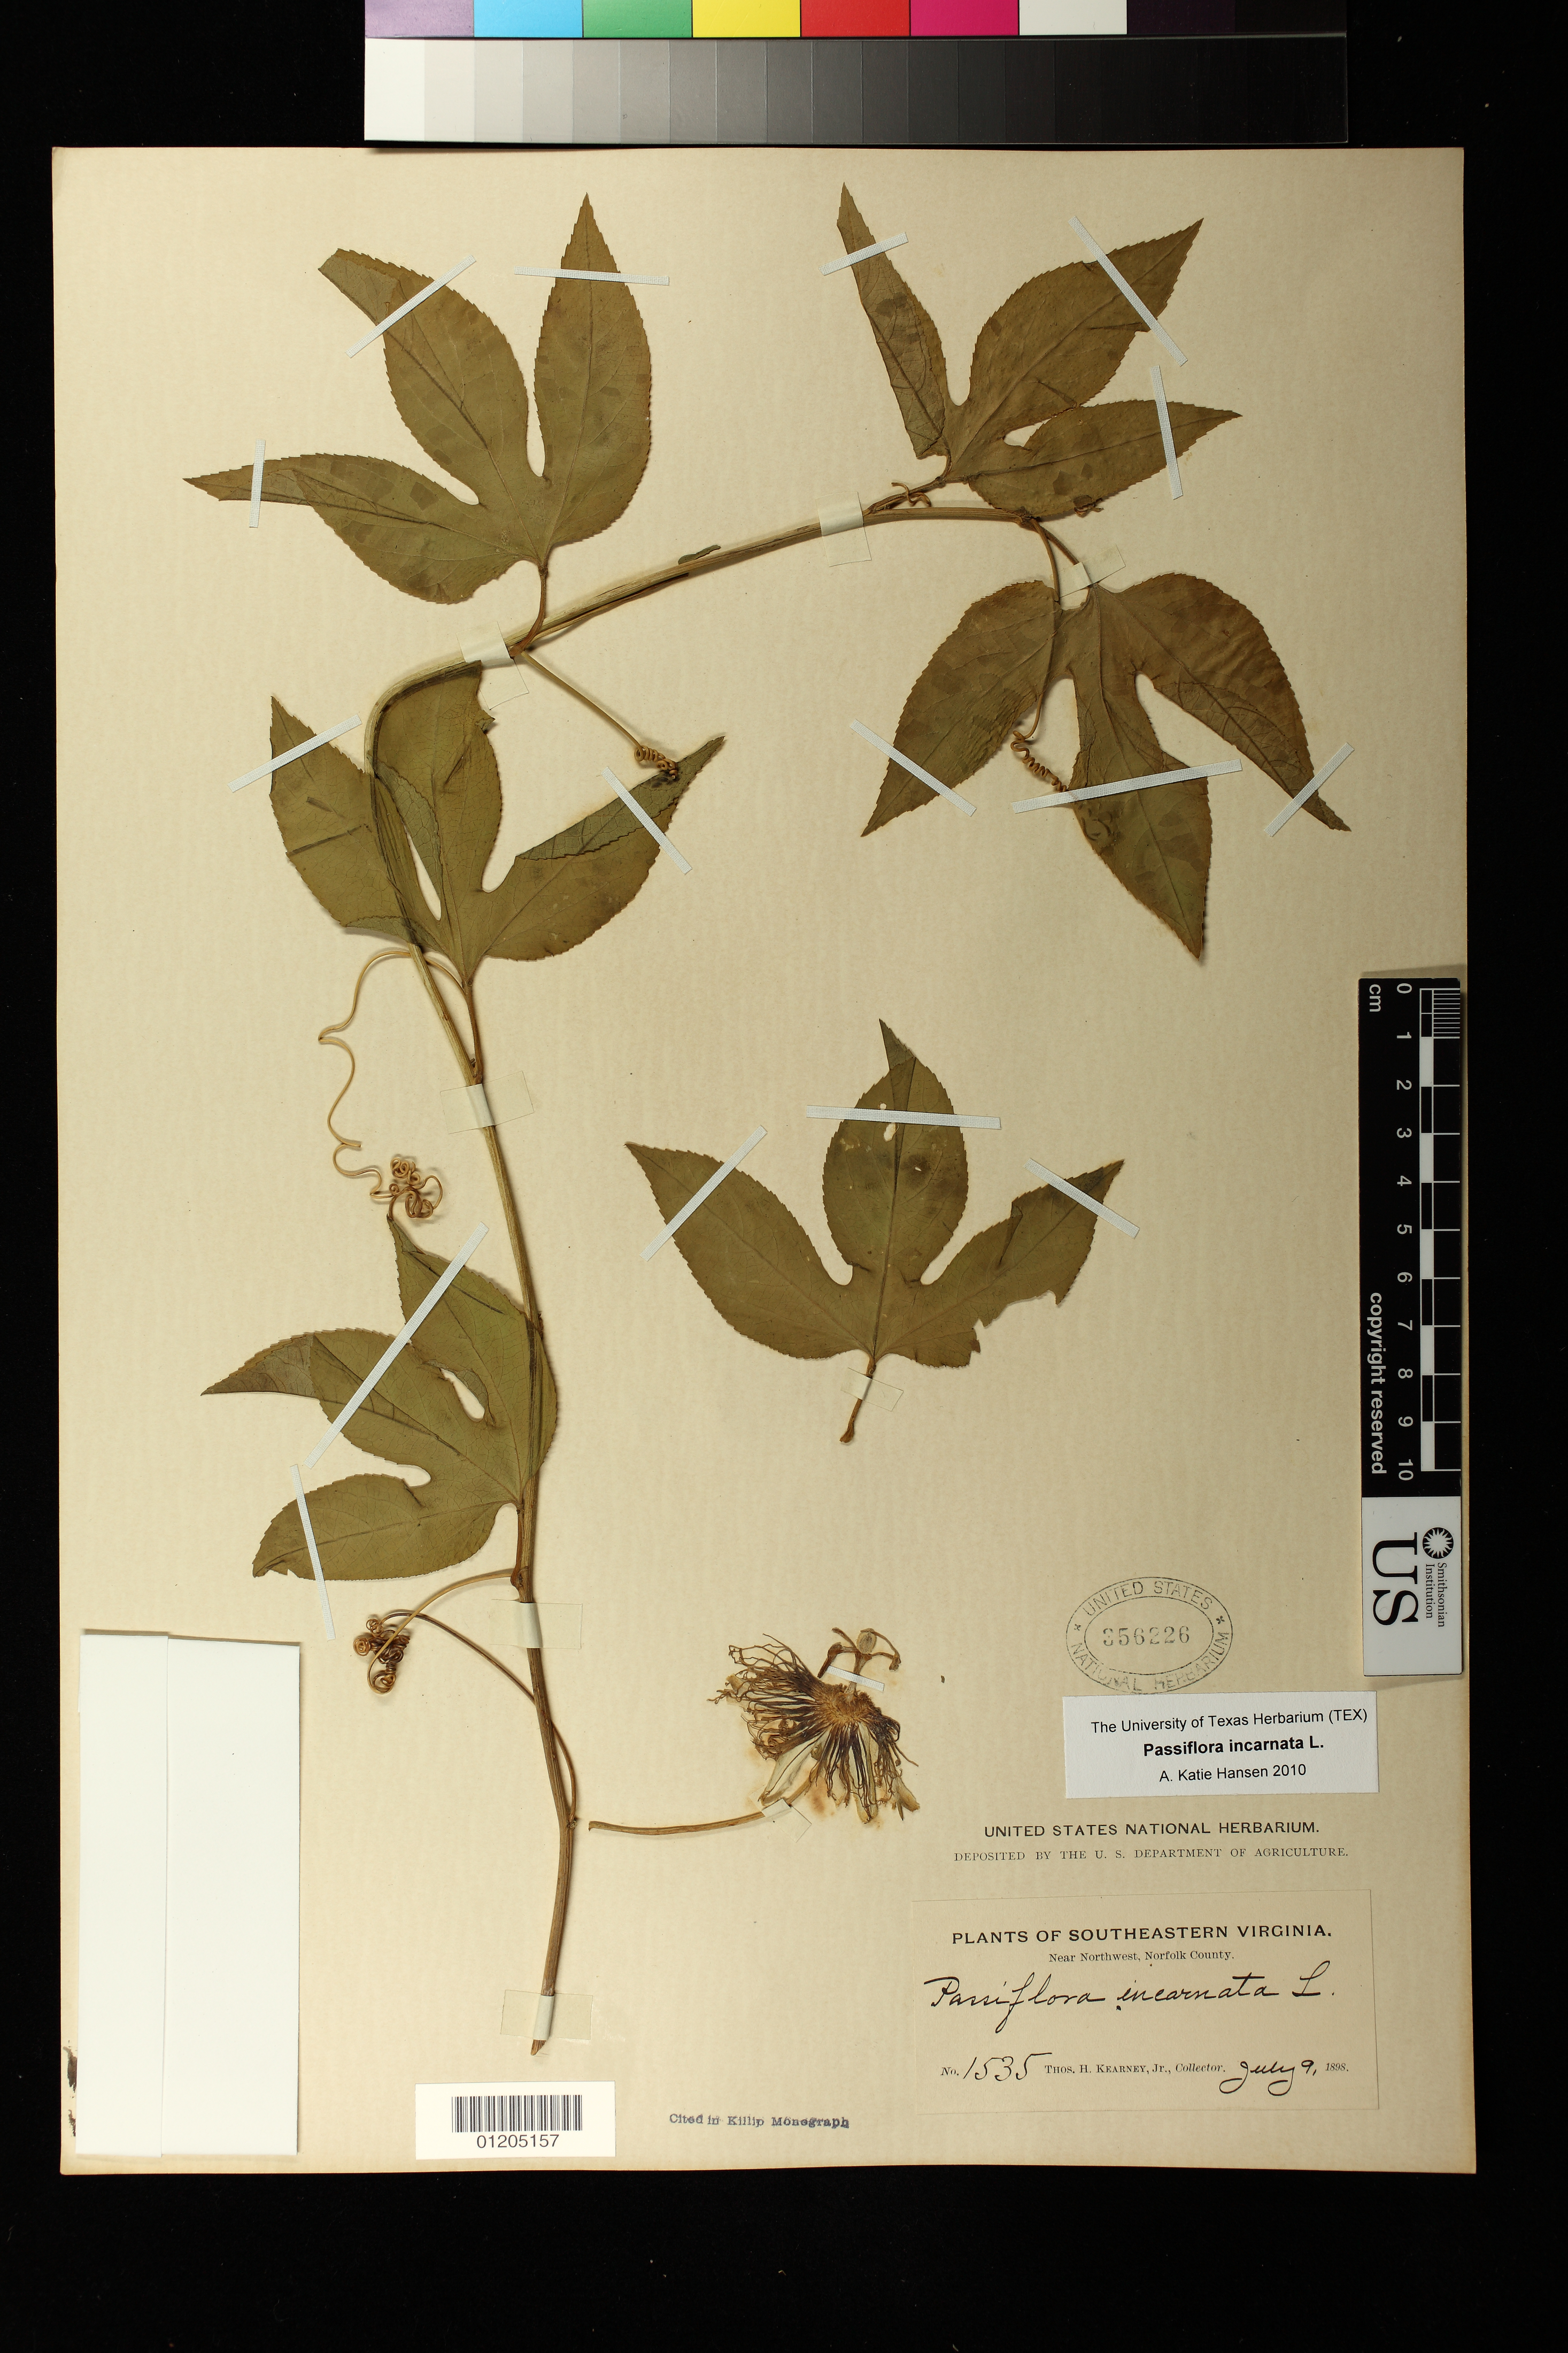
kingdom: Plantae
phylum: Tracheophyta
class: Magnoliopsida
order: Malpighiales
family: Passifloraceae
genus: Passiflora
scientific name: Passiflora incarnata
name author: L.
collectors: T. H. Kearney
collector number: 1535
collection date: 1898-07-09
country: United States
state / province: Virginia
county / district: City of Norfolk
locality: City of Chesapeake. Near Northwest.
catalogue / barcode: US 356226